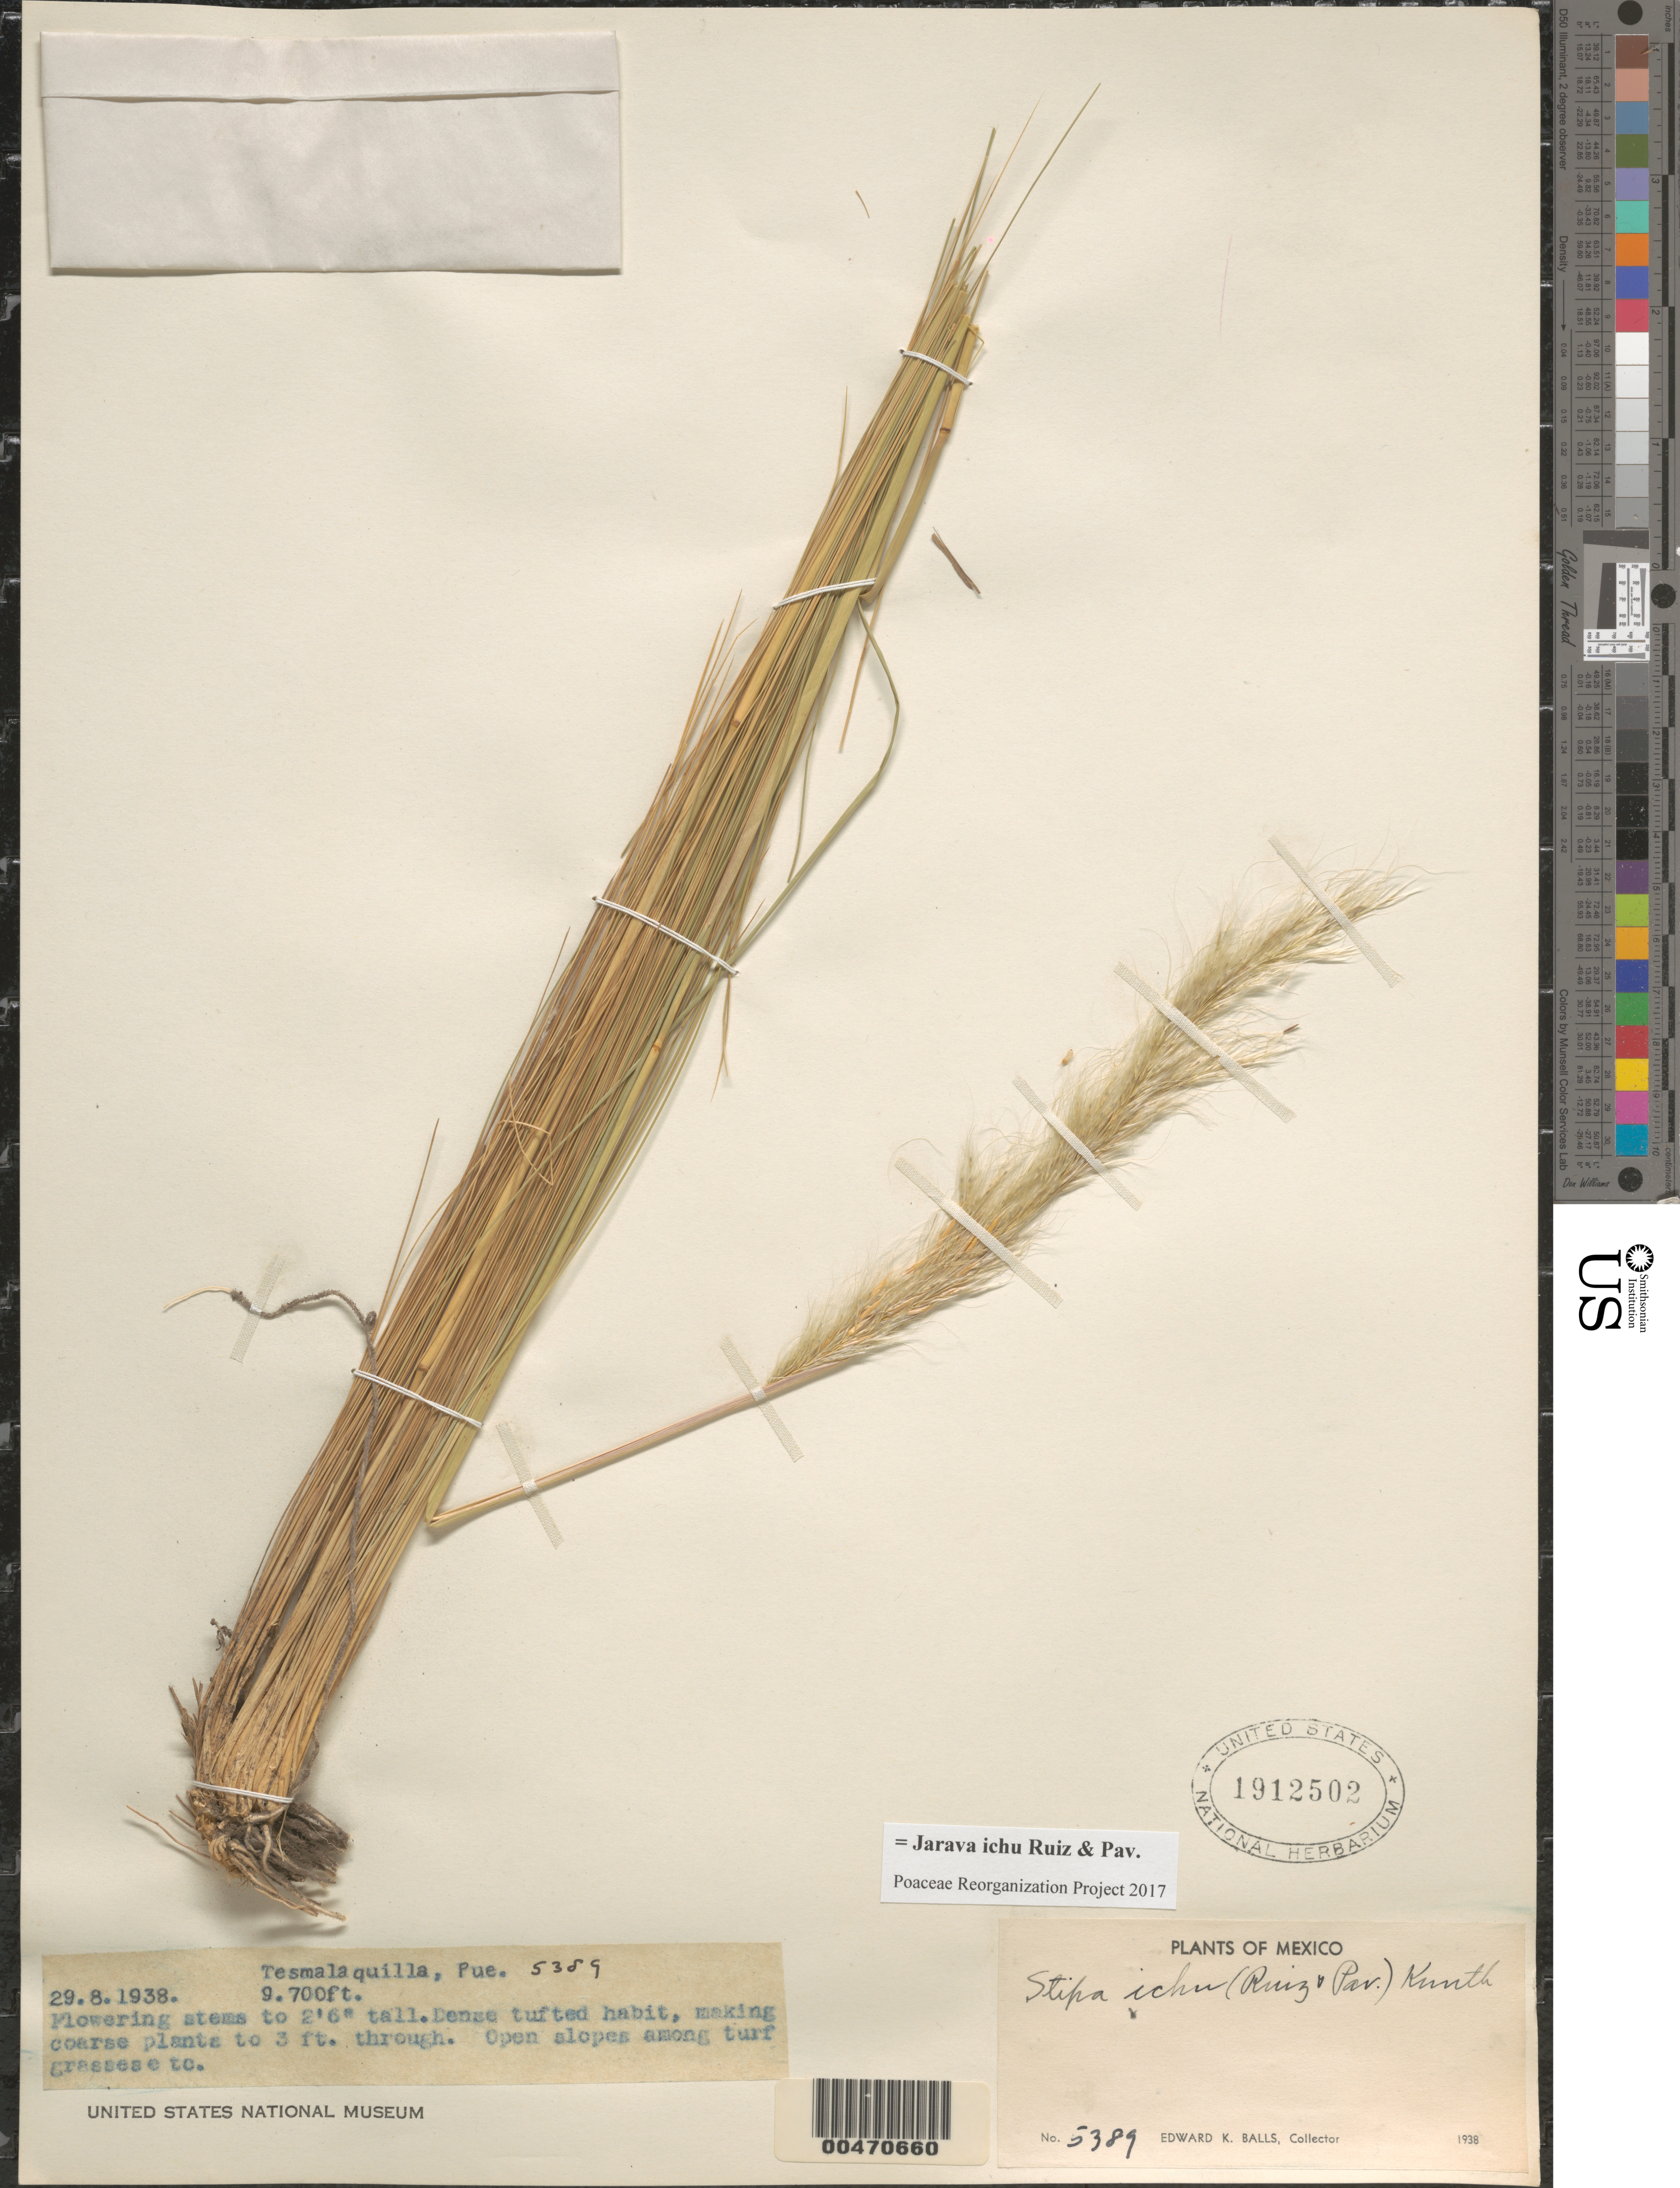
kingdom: Plantae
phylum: Tracheophyta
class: Liliopsida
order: Poales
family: Poaceae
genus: Jarava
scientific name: Jarava ichu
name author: Ruiz & Pav.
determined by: Poaceae Reorganization Project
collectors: E. K. Balls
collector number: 5389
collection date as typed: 29 Aug 1938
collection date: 1938-08-29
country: Mexico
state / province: Puebla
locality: Tesmalaquilla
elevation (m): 2957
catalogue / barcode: US 1912502